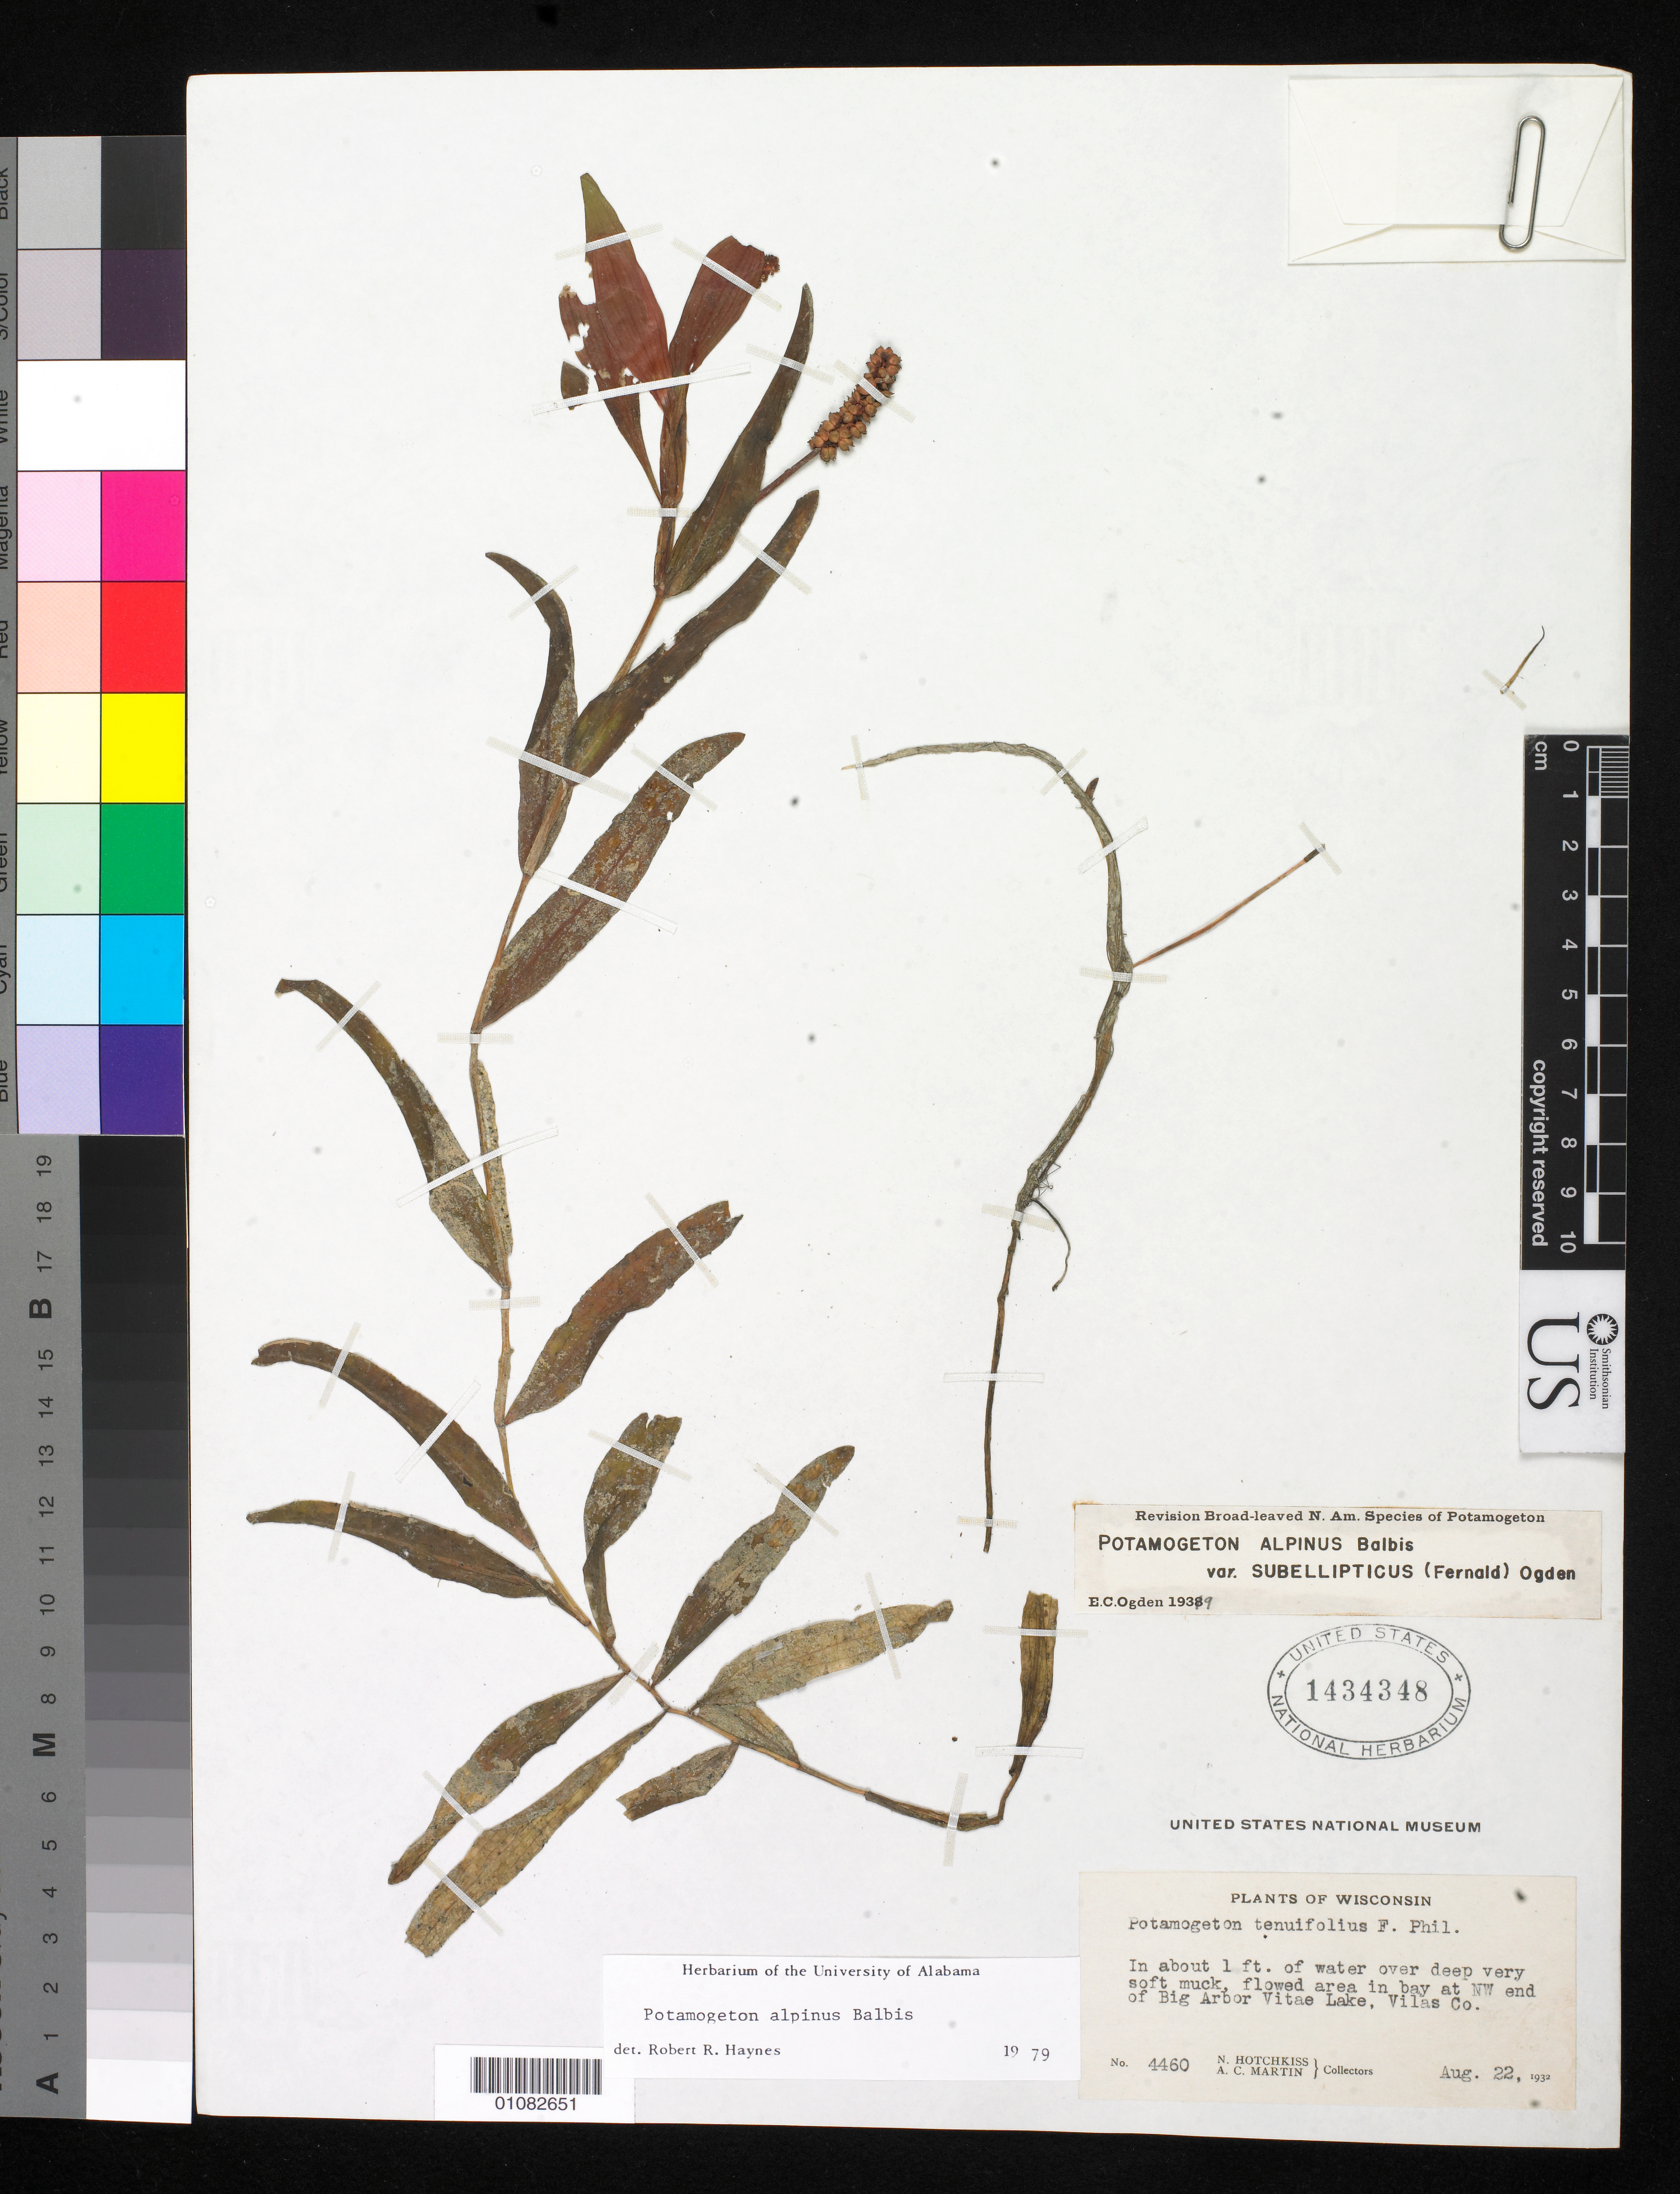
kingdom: Plantae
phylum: Tracheophyta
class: Liliopsida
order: Alismatales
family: Potamogetonaceae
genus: Potamogeton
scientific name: Potamogeton alpinus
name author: Balb.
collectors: N. Hotchkiss & A. C. Martin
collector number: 4460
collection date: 1932-08-22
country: United States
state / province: Wisconsin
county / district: Vilas County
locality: in bay at NW end of Big Arbor Vitae Lake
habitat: In water over deep very soft muck, flowed area in bay.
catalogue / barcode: US 1434348